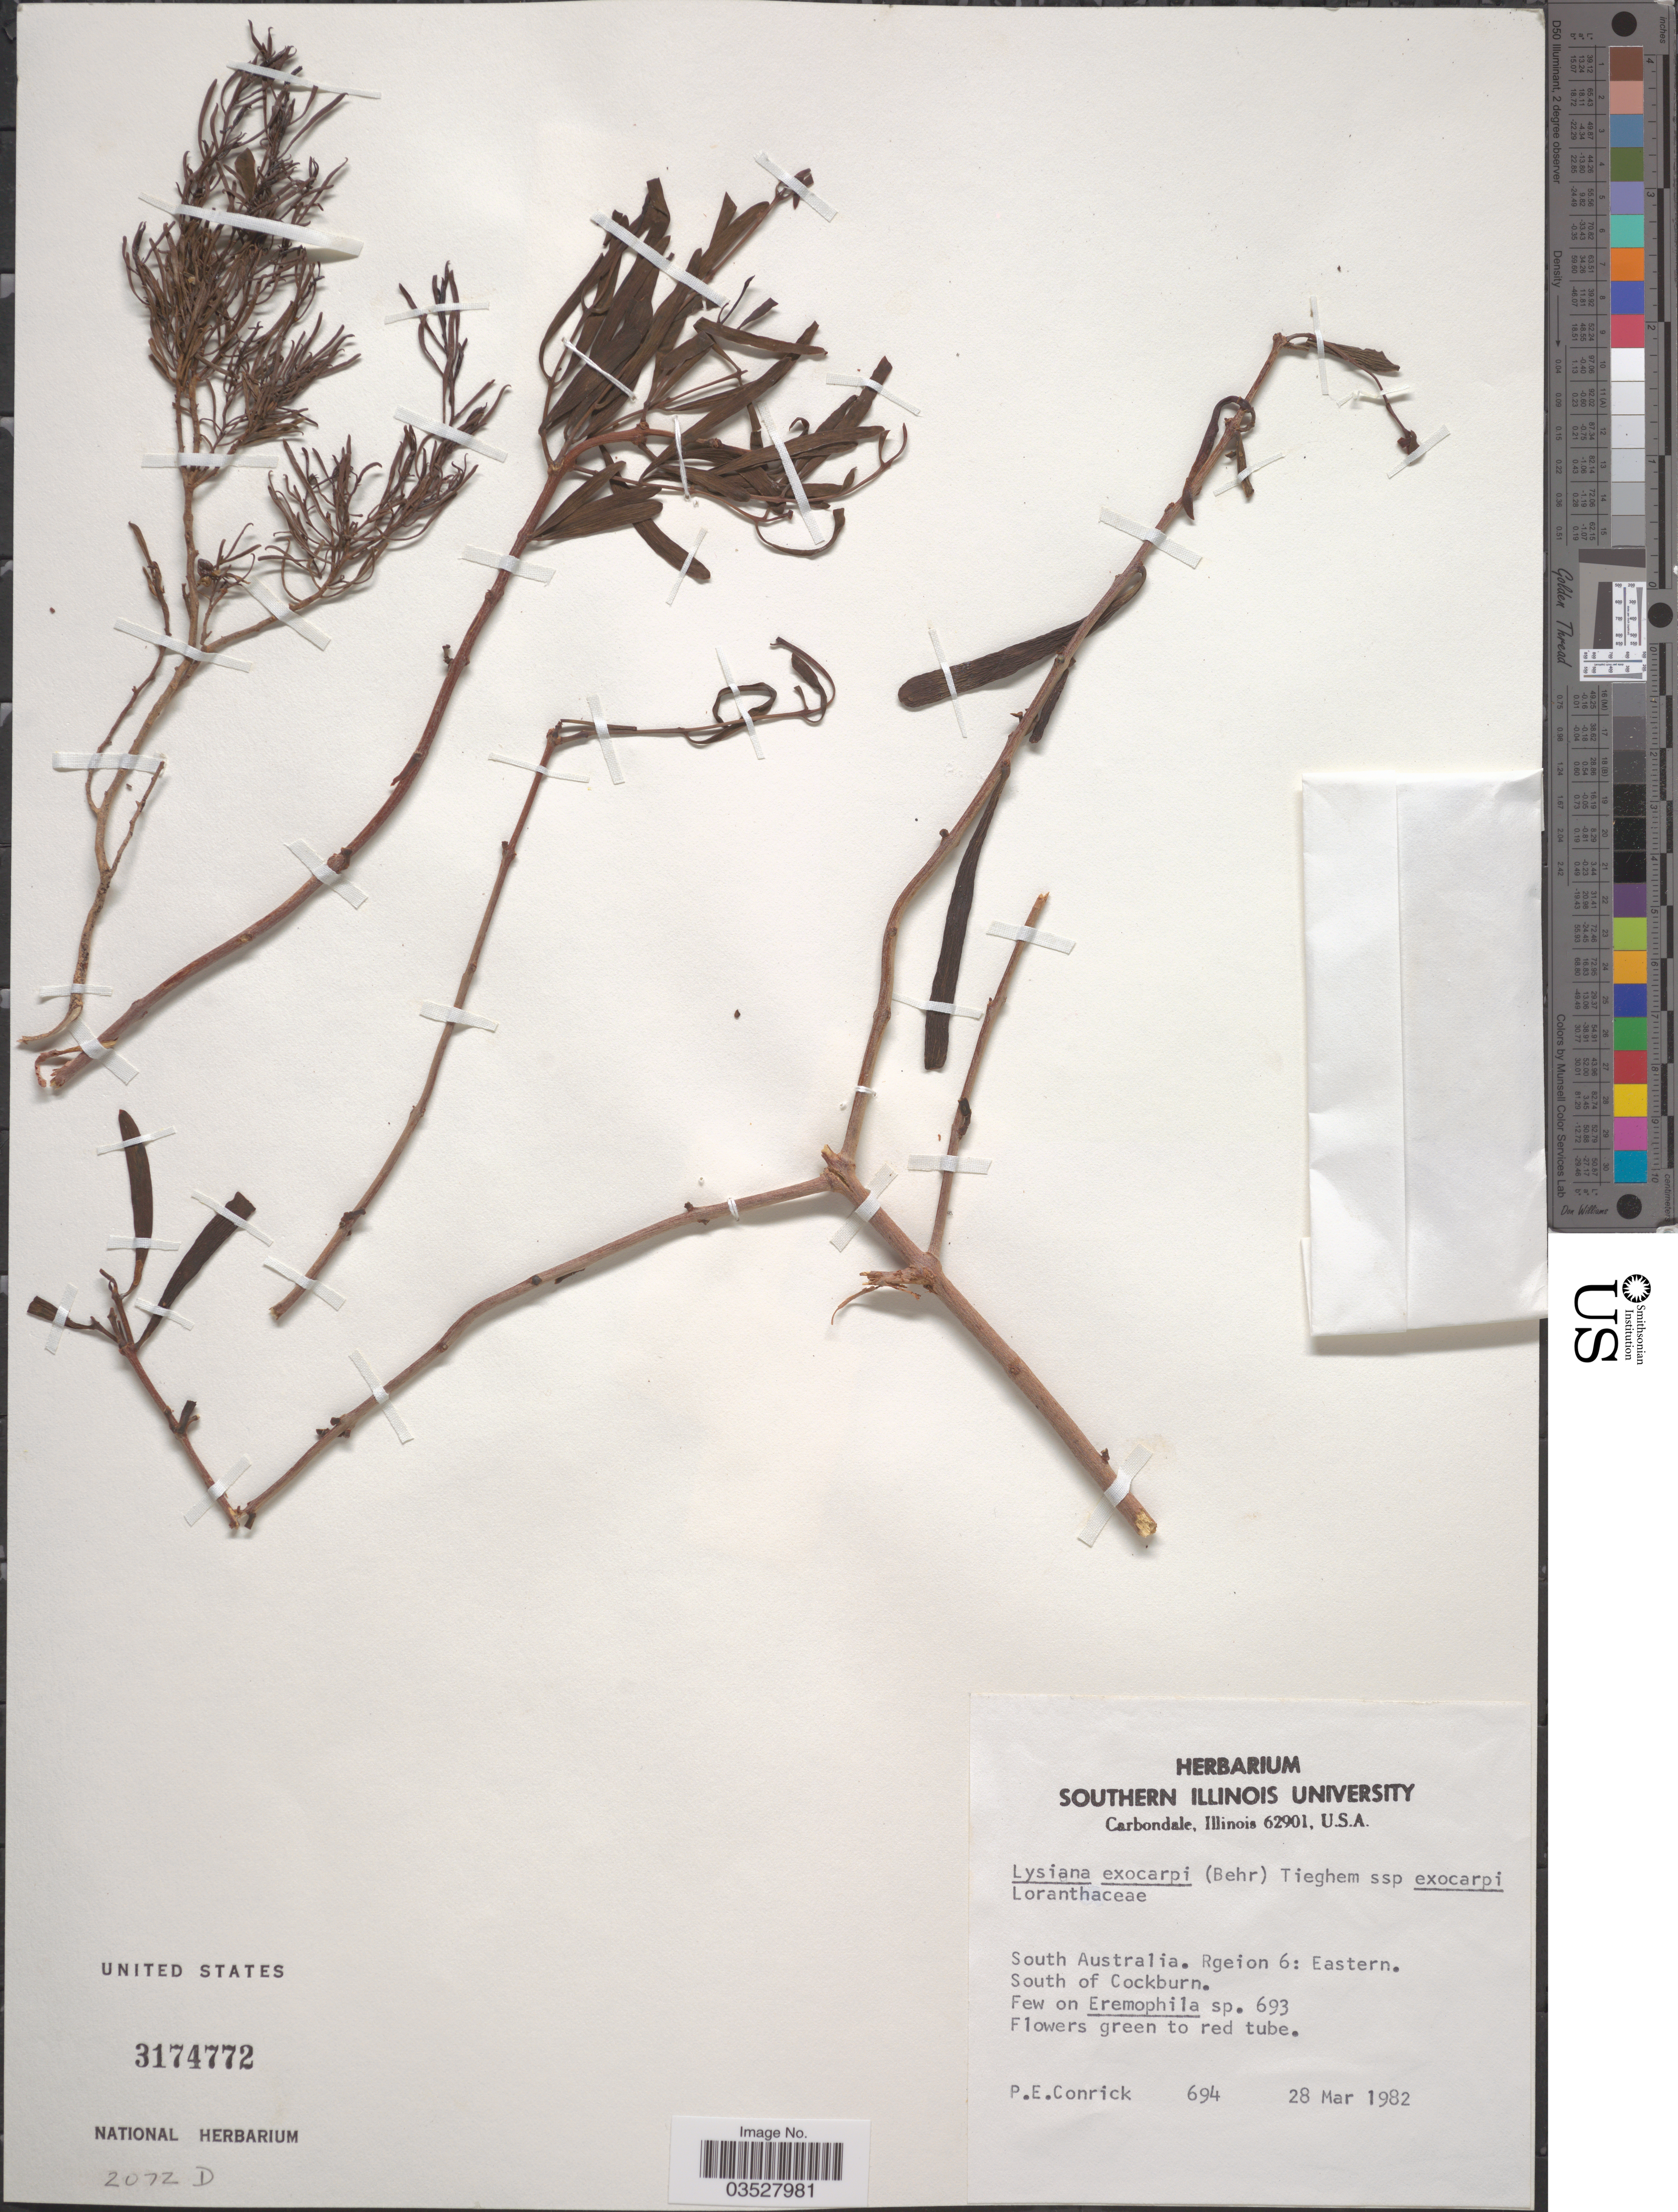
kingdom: Plantae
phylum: Tracheophyta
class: Magnoliopsida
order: Santalales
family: Loranthaceae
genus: Lysiana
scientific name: Lysiana exocarpi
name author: Tiegh.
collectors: P. Conrick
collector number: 694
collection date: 1982-03-28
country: Australia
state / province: South Australia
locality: Rgeion 6: Eastern. South of Cockburn.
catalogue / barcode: US 3174772